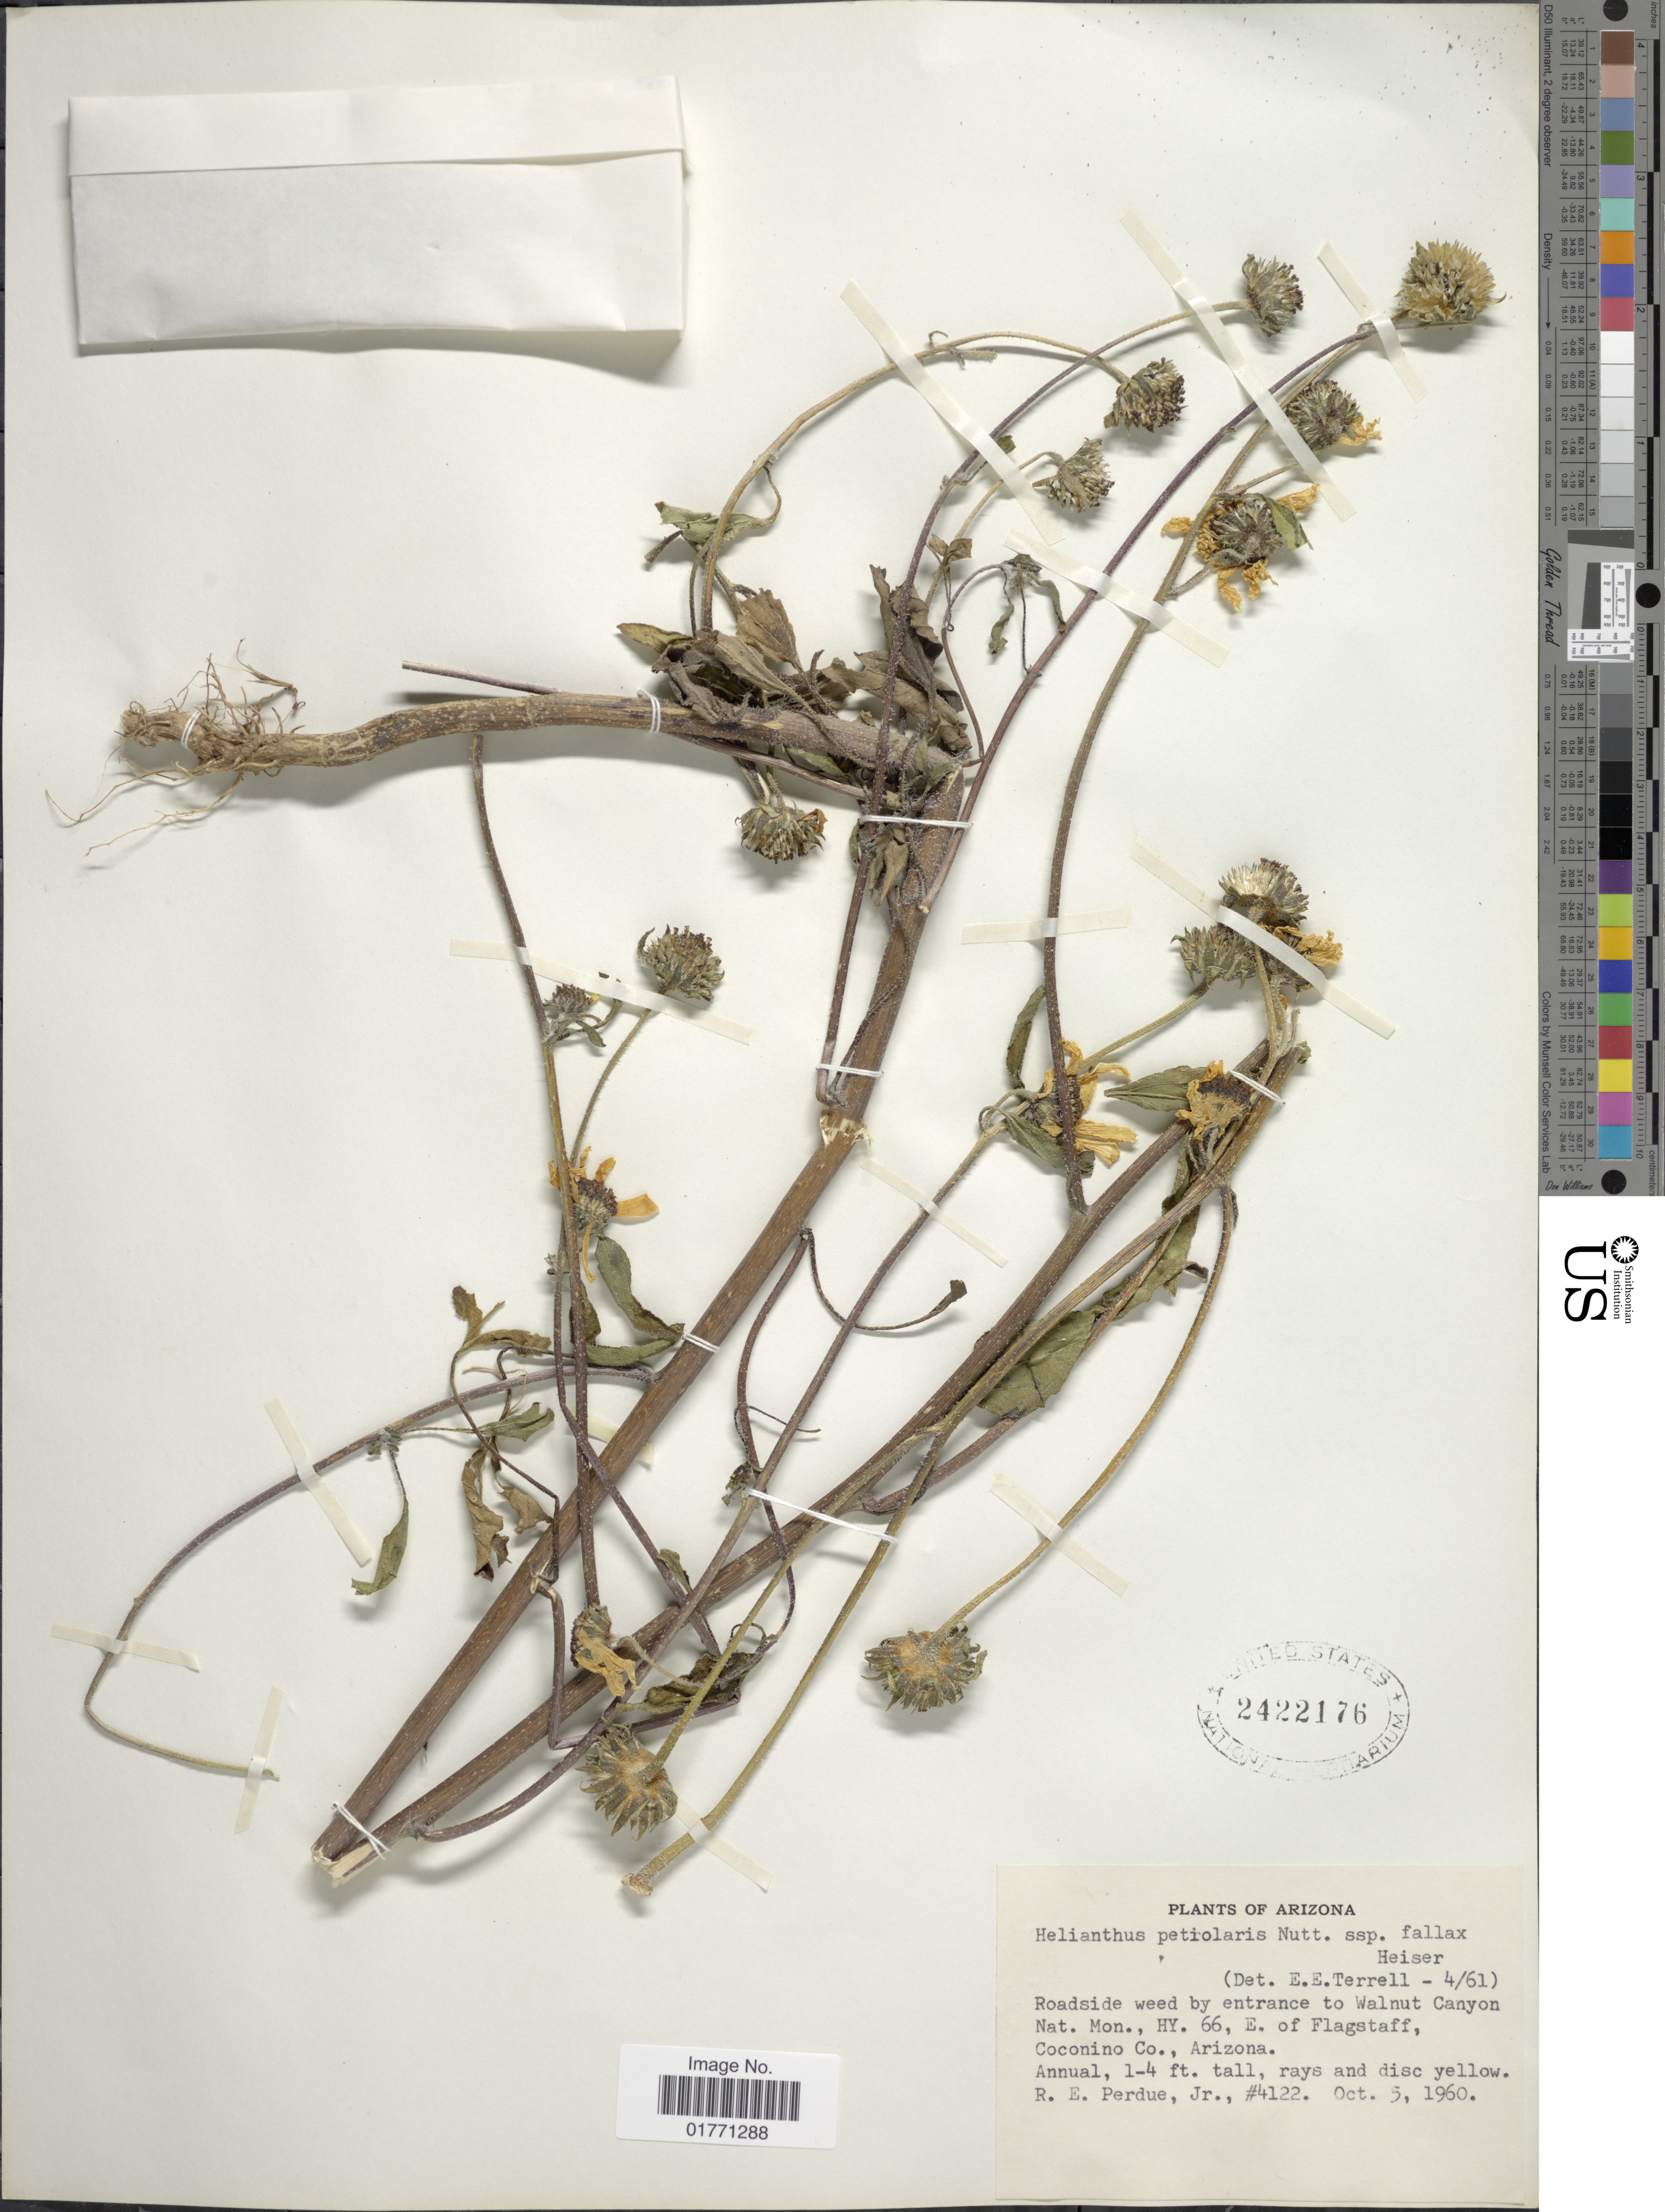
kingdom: Plantae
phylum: Tracheophyta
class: Magnoliopsida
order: Asterales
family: Asteraceae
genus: Helianthus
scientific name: Helianthus petiolaris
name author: Nutt.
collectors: R. E. Perdue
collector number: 4122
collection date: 1960-10-05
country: United States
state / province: Arizona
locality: Roadside weed by entrance to Walnut Canyon Nat. Mon., HY. 66, E. of Flagstaff, Coconino Co.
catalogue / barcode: US 2422176